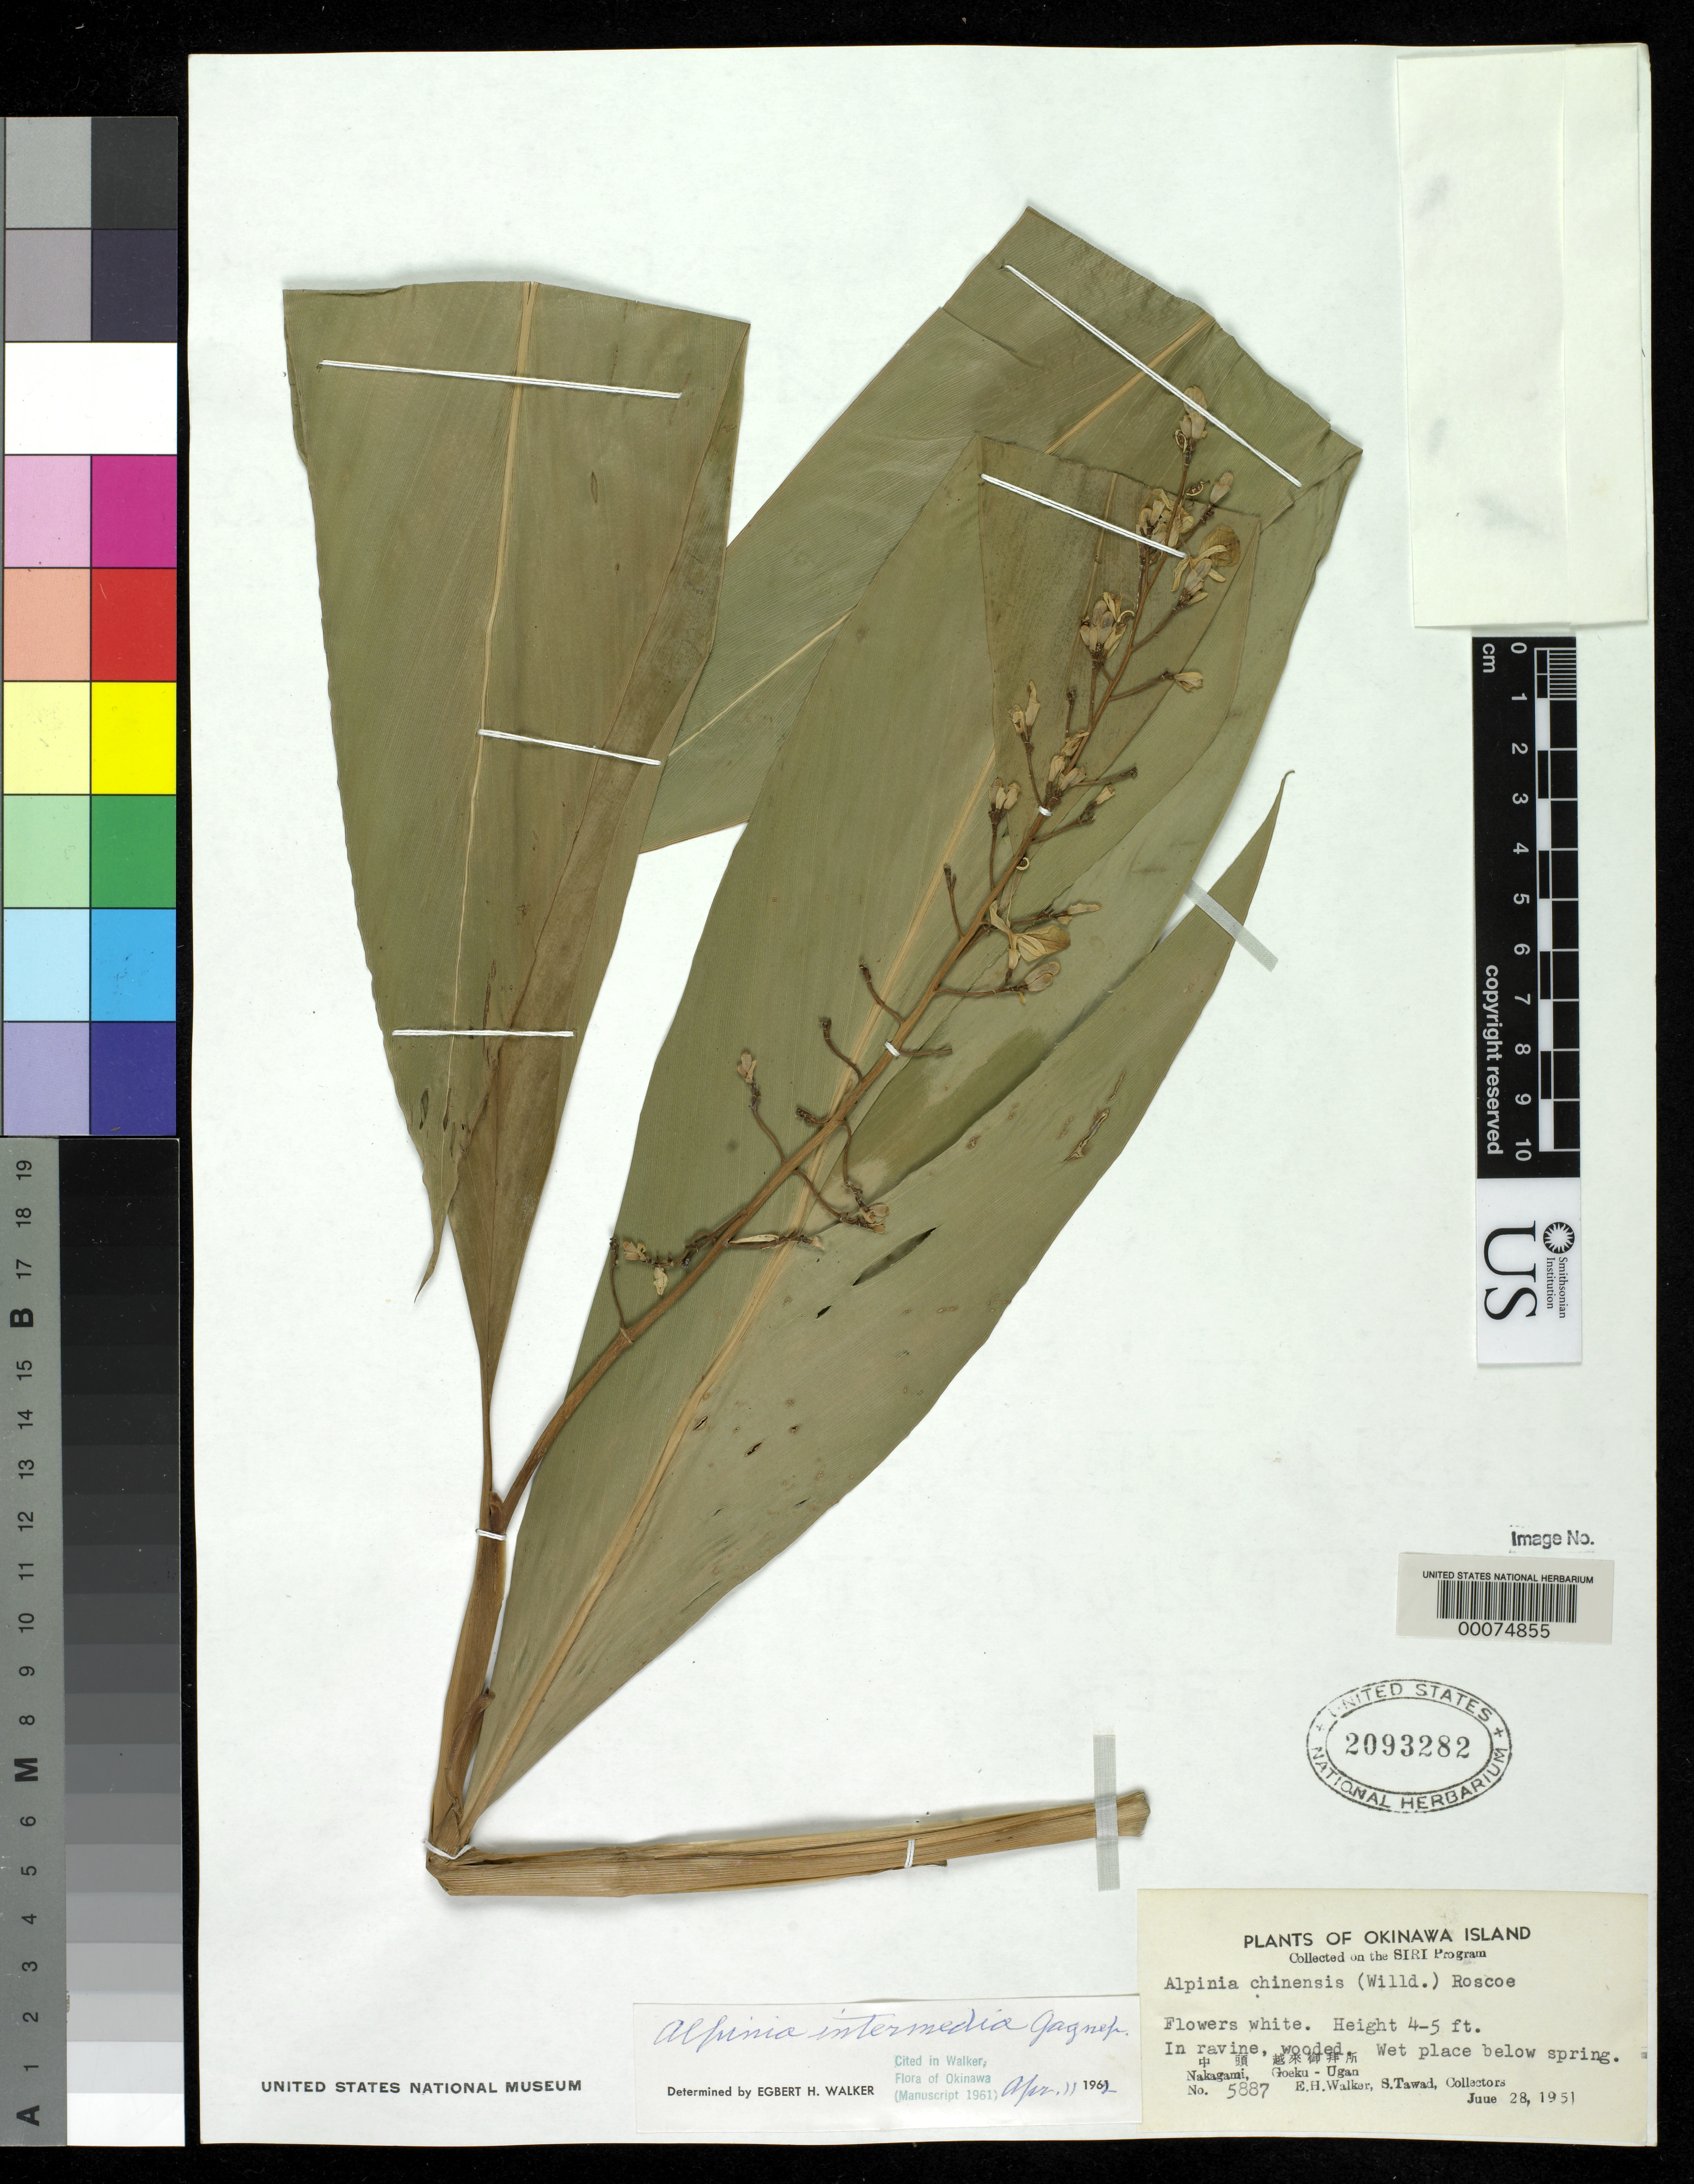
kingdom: Plantae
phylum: Tracheophyta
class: Liliopsida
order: Zingiberales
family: Zingiberaceae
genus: Alpinia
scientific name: Alpinia intermedia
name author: Gagnep.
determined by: Walker, E. H.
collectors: E. H. Walker & S. Tawada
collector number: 5887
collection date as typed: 28 Jun 1951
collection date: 1951-06-28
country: Japan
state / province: Okinawa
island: Okinawa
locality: Okinawa i., nakagami, goeku-ugan, ravine, wooded, wet place below spring [Okinawa Is.]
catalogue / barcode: US 2093282